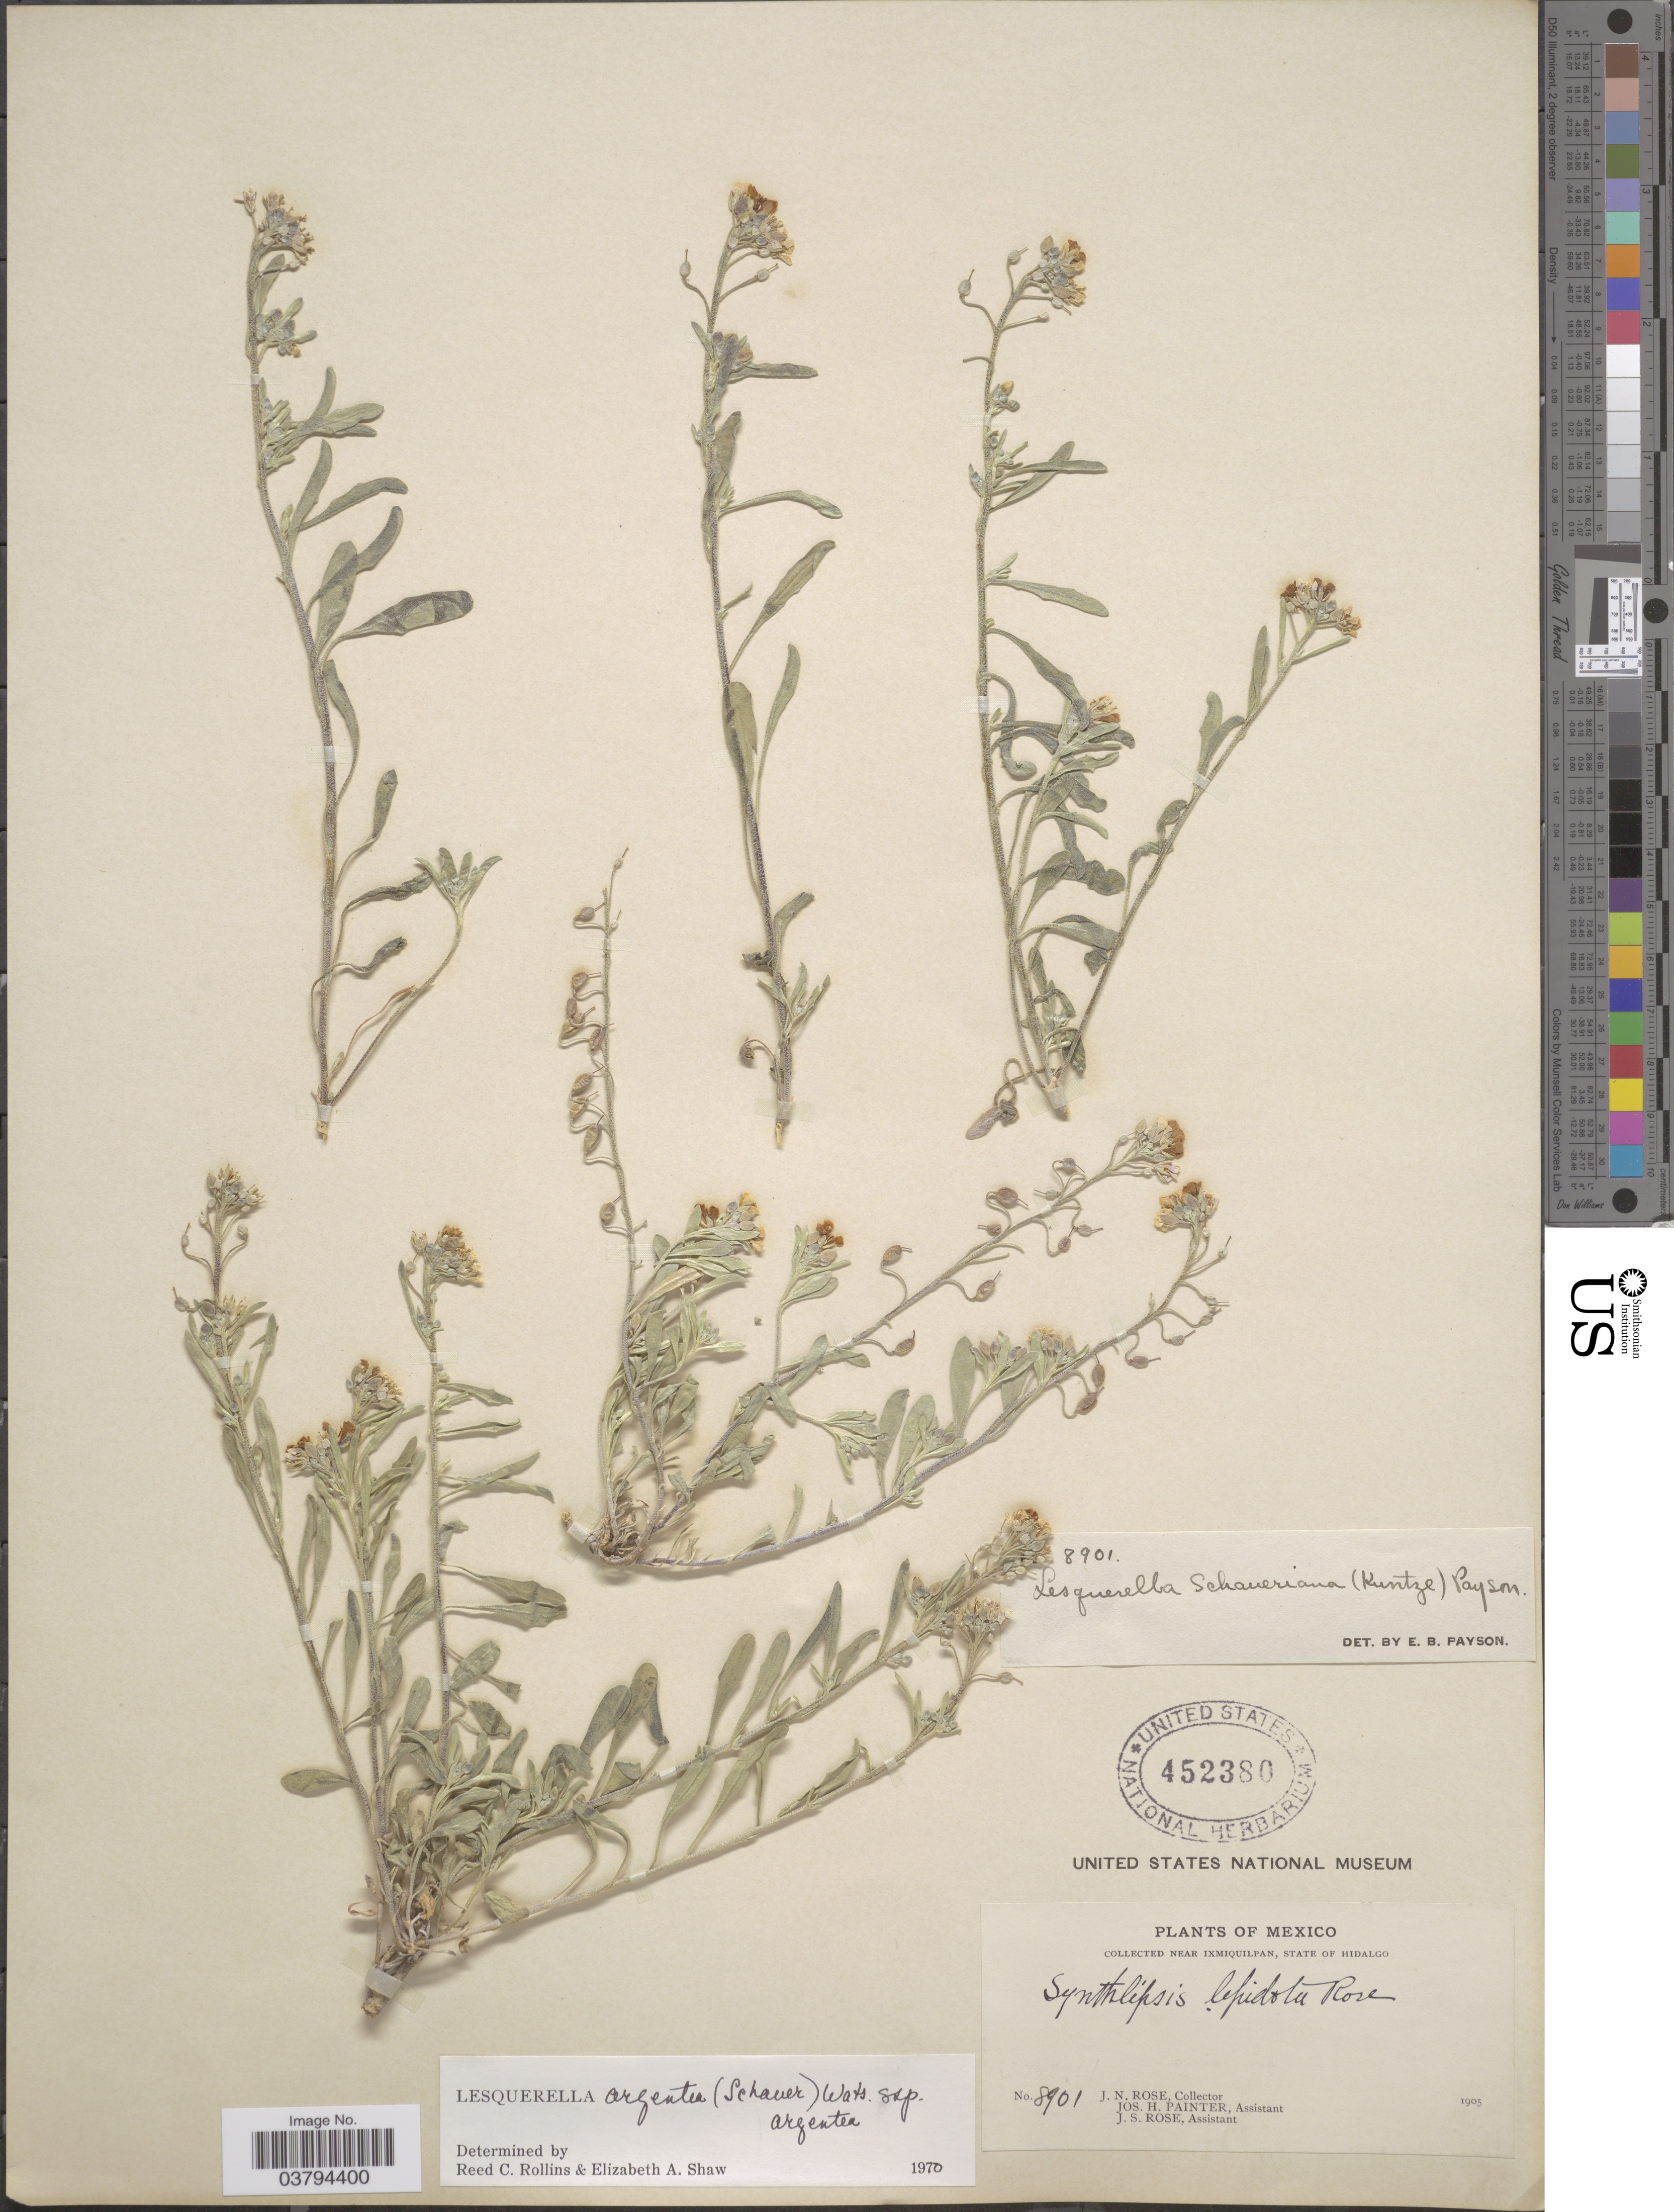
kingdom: Plantae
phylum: Tracheophyta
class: Magnoliopsida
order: Brassicales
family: Brassicaceae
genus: Lesquerella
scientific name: Lesquerella schaueriana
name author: (Kuntze) Payson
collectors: J. N. Rose, J. H. Painter & J. S. Rose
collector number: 8901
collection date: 1905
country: Mexico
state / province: Hidalgo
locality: Near Ixmiquilpan, State of Hidalgo.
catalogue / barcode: US 452380